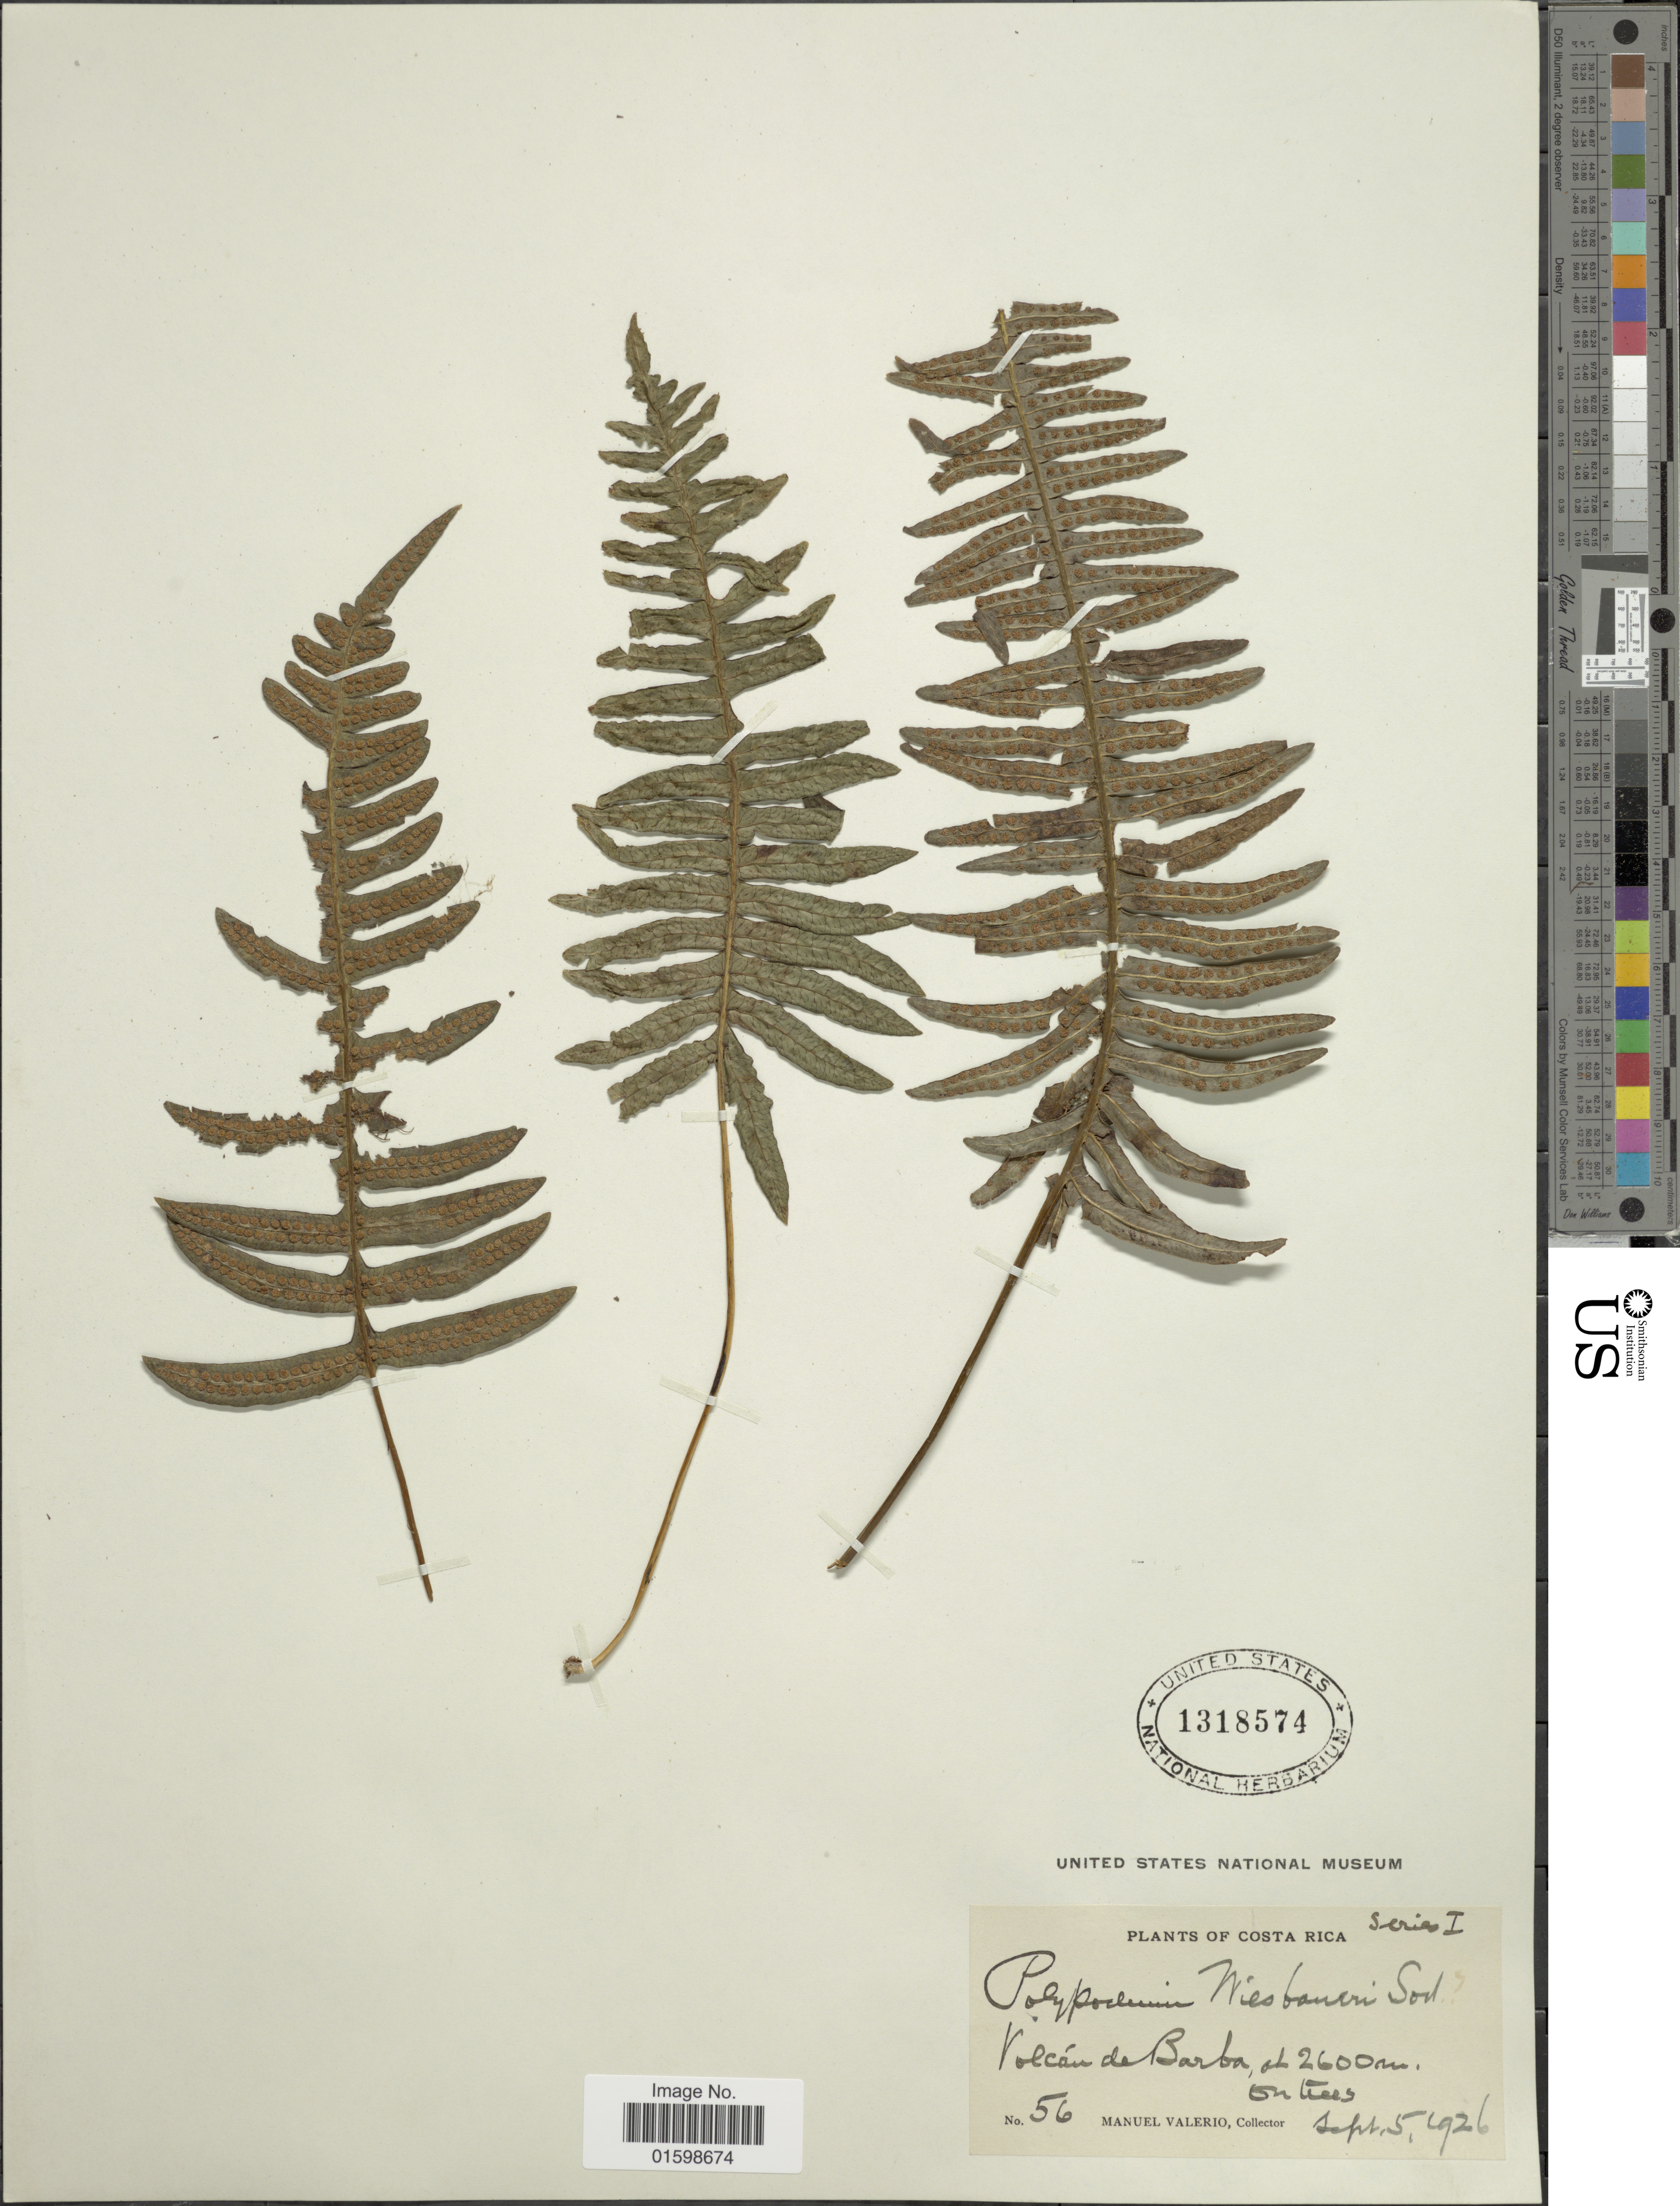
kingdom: Plantae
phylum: Tracheophyta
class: Polypodiopsida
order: Polypodiales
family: Polypodiaceae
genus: Pleopeltis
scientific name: Pleopeltis wiesbaurii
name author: (Sodiro) Lellinger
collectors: M. Valerio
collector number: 56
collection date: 1926-09-05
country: Costa Rica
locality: Volcán de Barba, on trees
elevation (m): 2600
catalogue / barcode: US 1318574